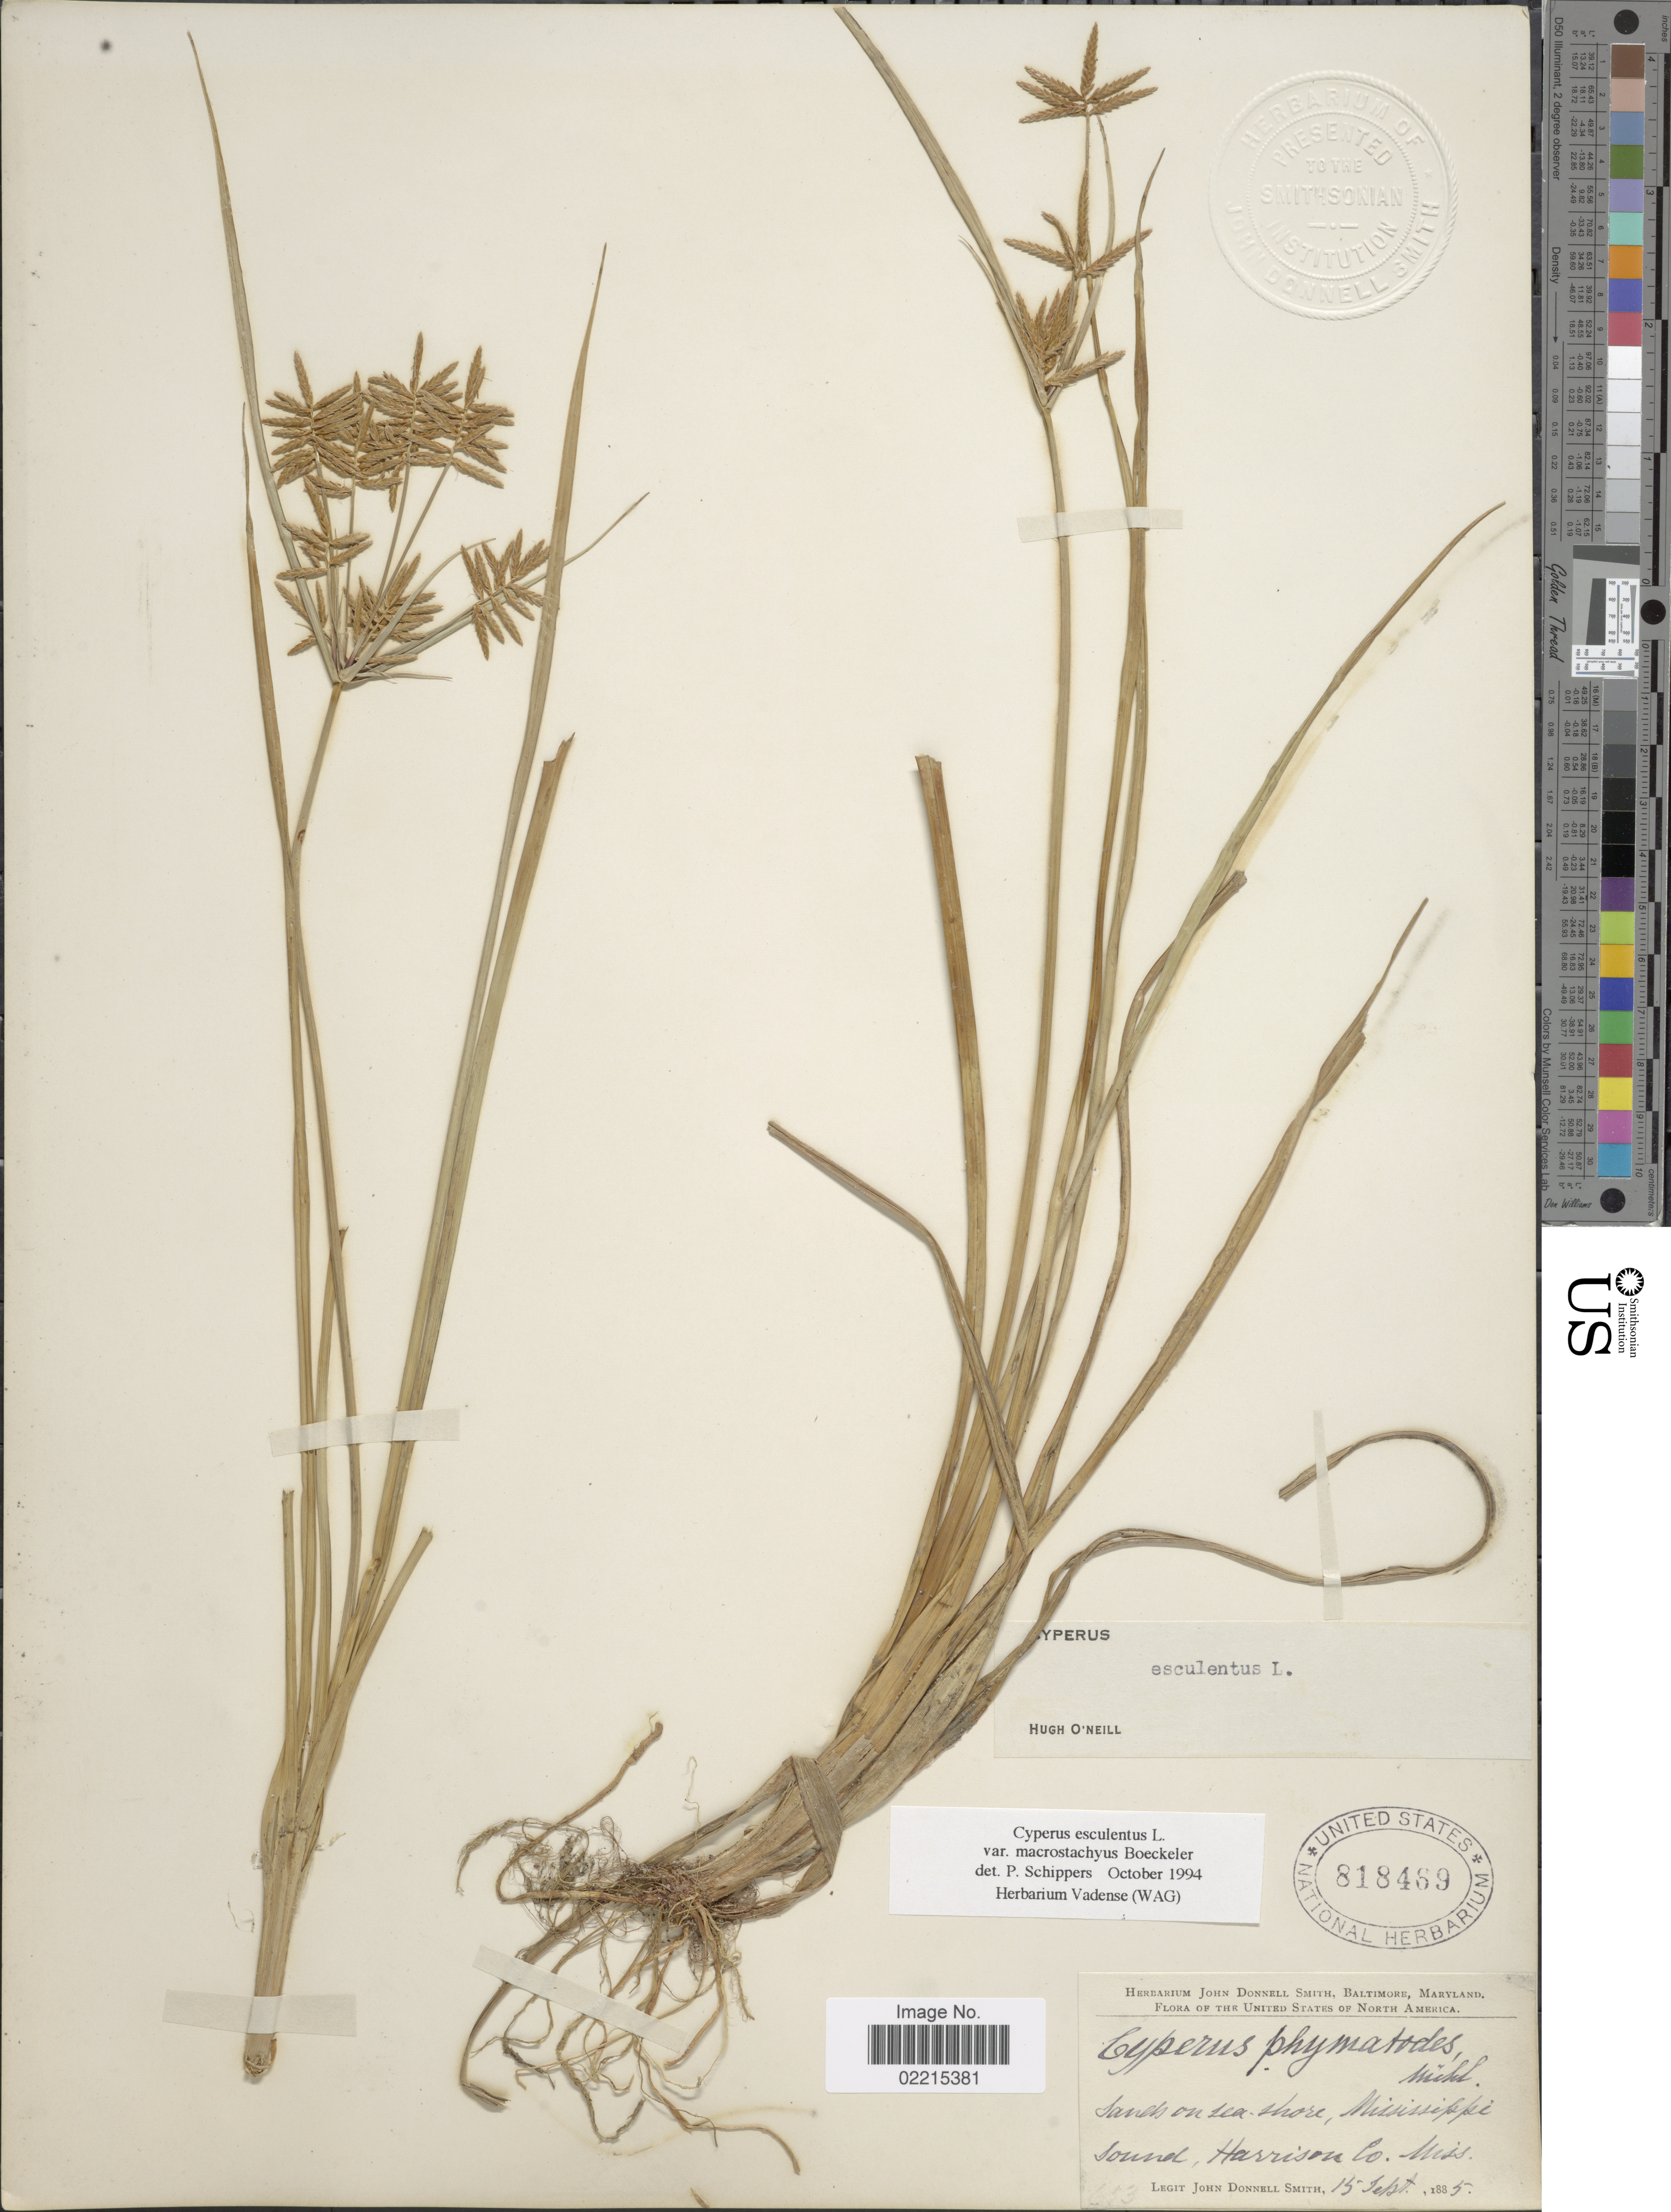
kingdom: Plantae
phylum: Tracheophyta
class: Liliopsida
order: Poales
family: Cyperaceae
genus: Cyperus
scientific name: Cyperus esculentus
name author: L.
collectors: J. Donnell Smith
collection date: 1885-09-15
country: United States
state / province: Mississippi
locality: Mississippi Sound, Harrison Co.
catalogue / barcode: US 818469